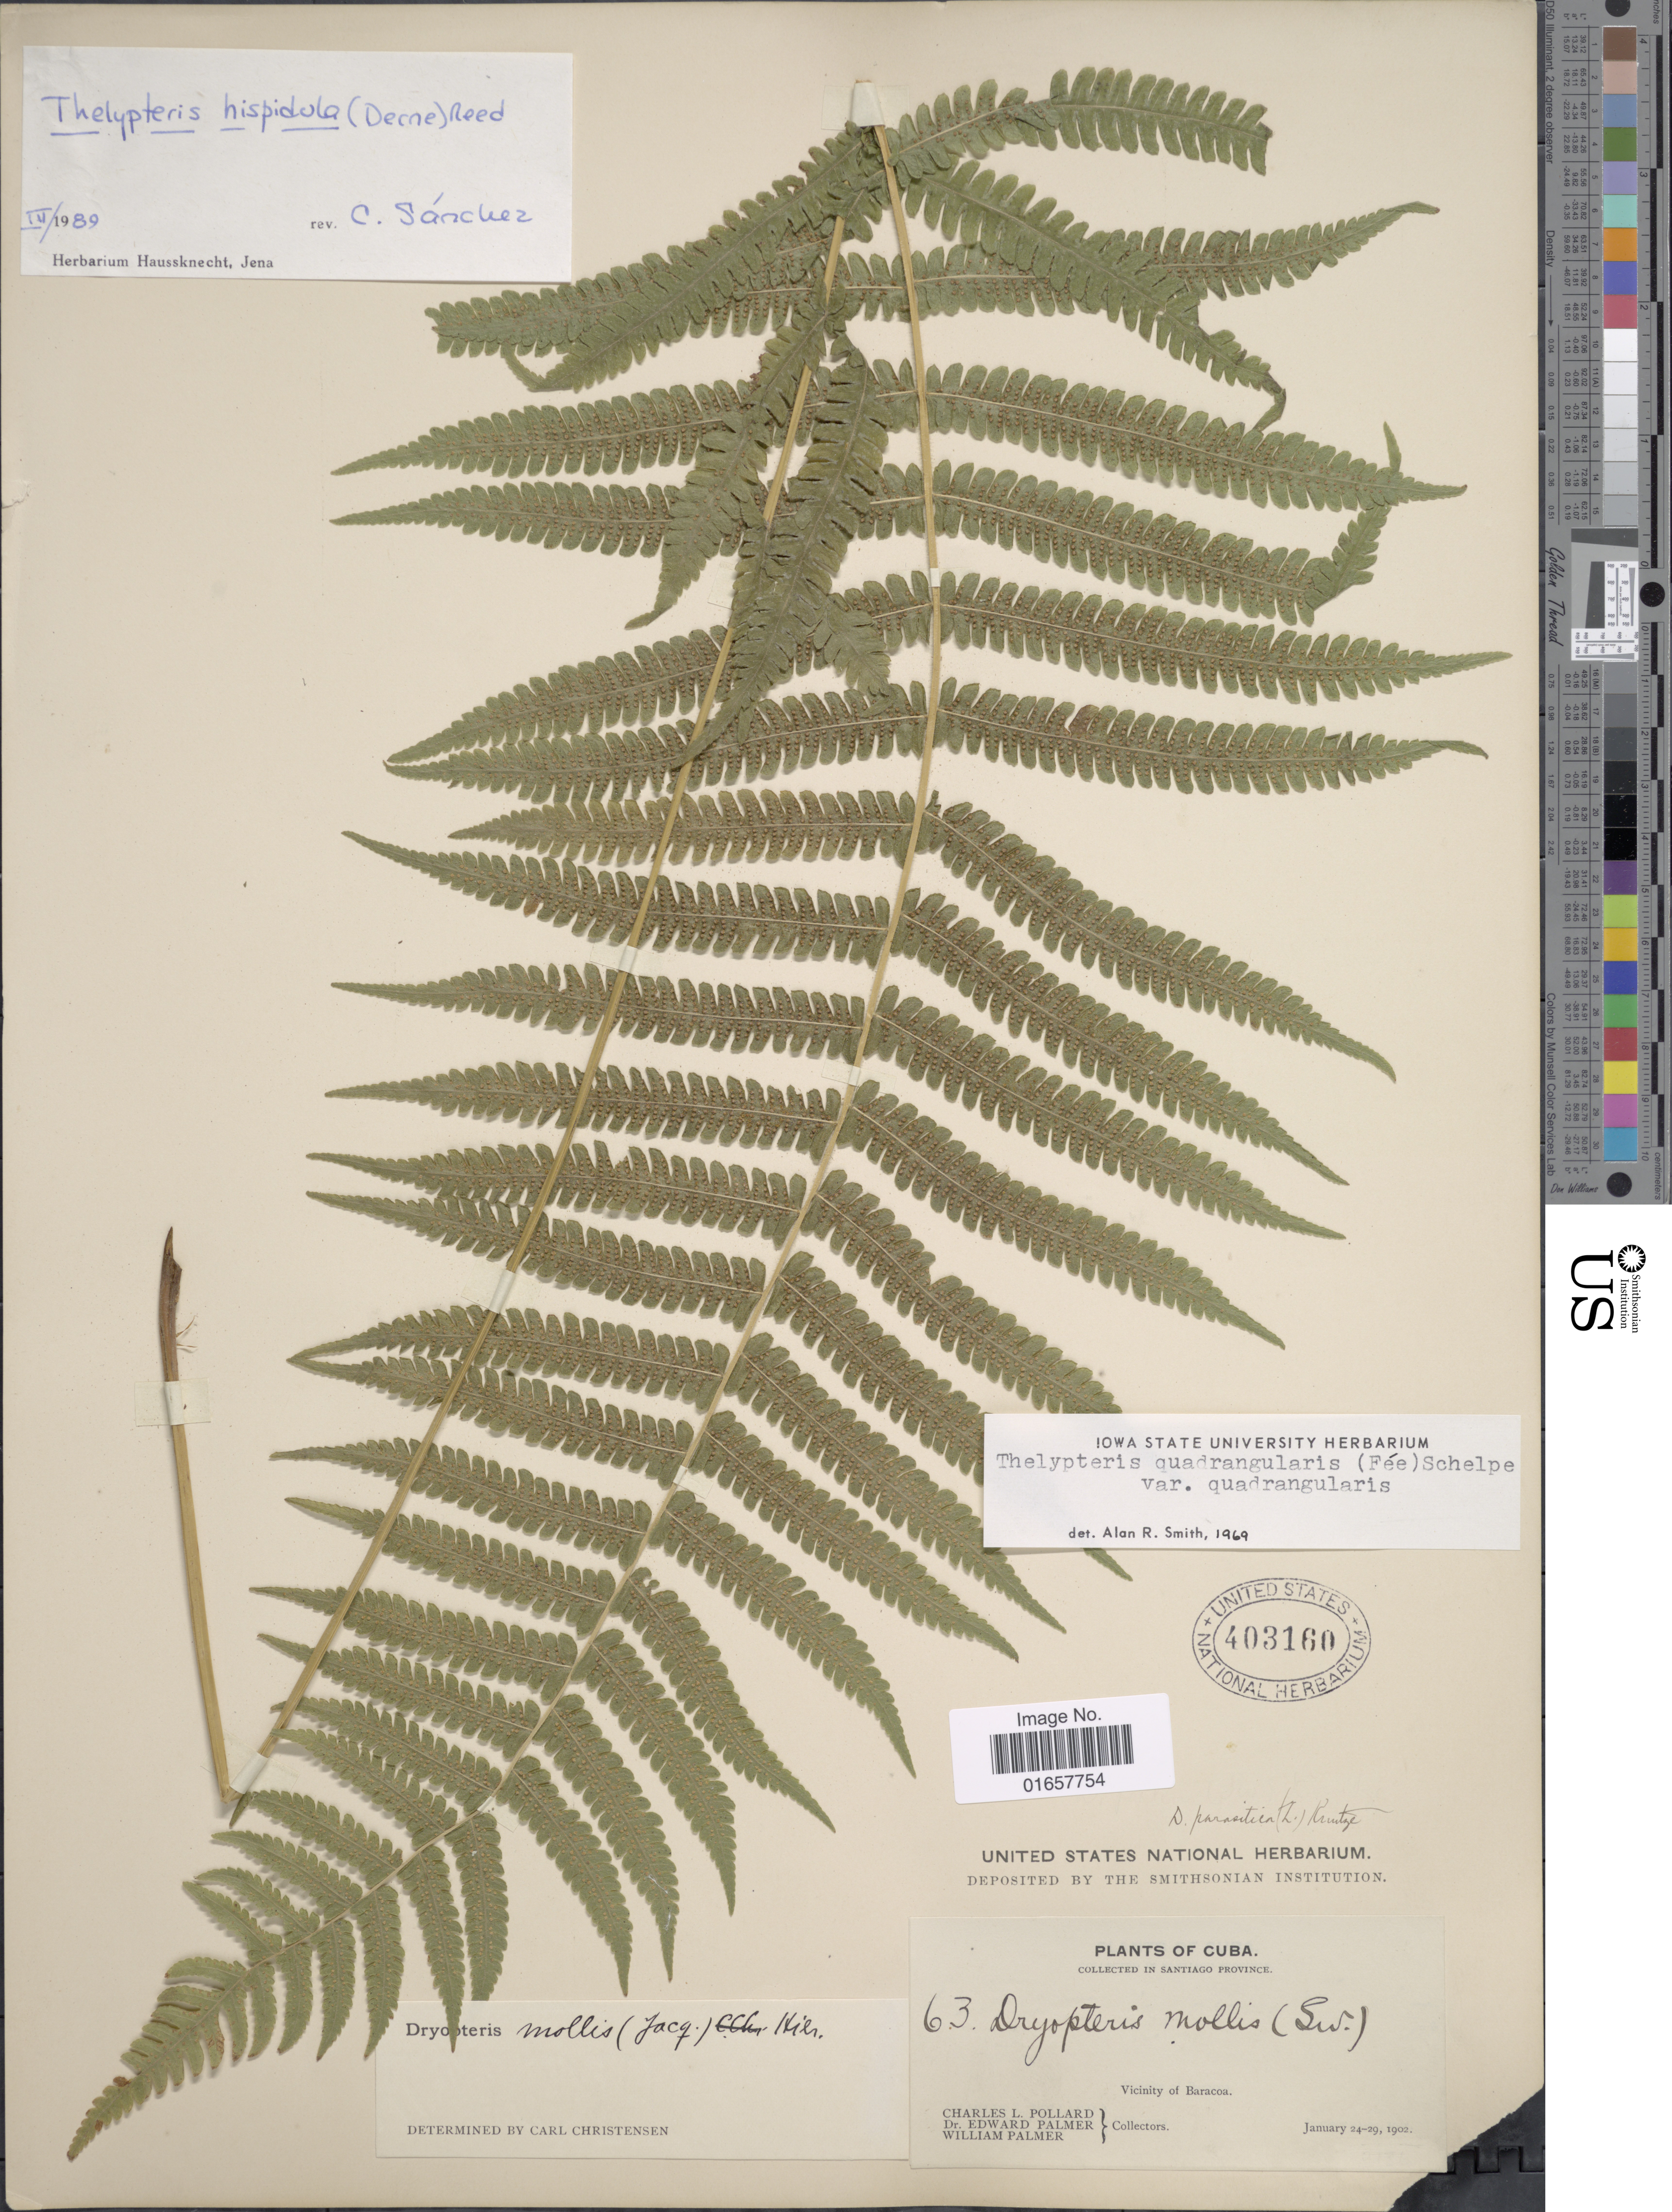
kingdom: Plantae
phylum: Tracheophyta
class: Polypodiopsida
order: Polypodiales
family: Thelypteridaceae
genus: Christella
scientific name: Christella hispidula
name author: (Decne.) Holttum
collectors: C. L. Pollard, E. Palmer & W. Palmer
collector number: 63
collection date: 1902-01-24/1902-01-29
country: Cuba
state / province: Santiago de Cuba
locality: Cuba, Santiago Province, Vicinity of Baracoa.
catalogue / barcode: US 403160